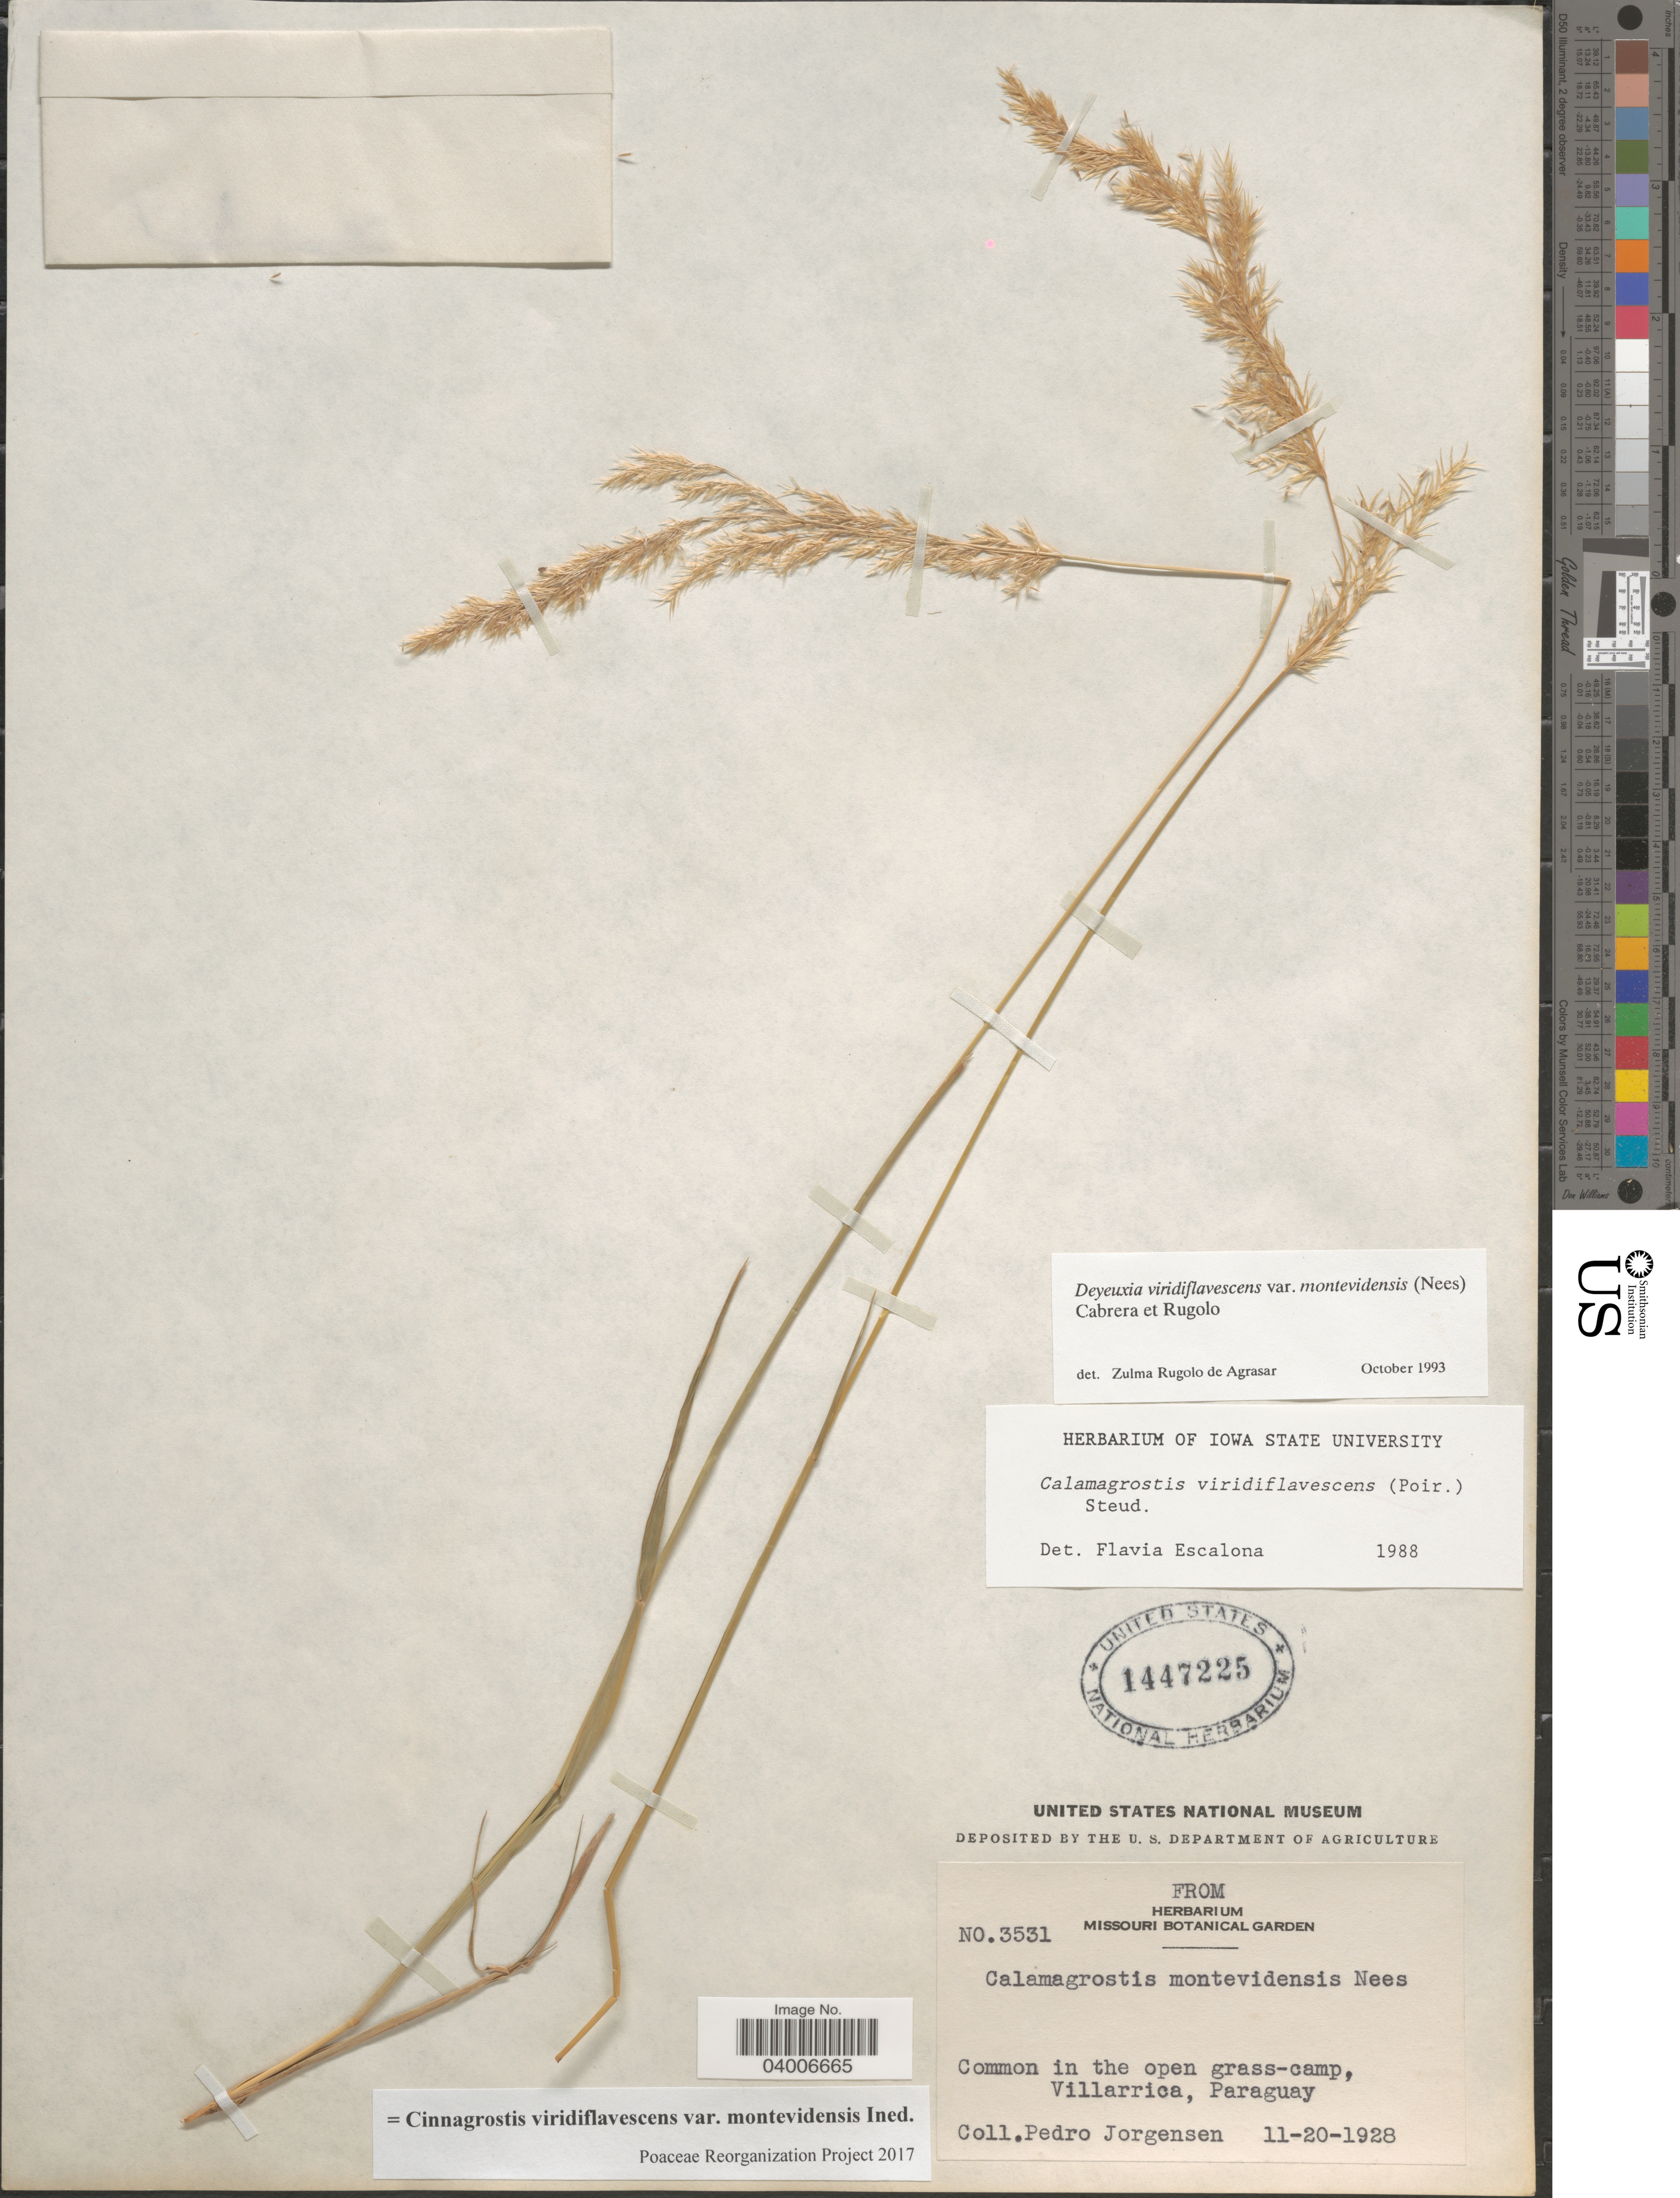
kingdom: Plantae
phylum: Tracheophyta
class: Liliopsida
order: Poales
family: Poaceae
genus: Cinnagrostis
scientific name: Cinnagrostis viridiflavescens var. montevidensis ined.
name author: (Nees) P.M. Peterson et al.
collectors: P. Jörgensen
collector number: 3531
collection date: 1928-11-20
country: Paraguay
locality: Villarrica.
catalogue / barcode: US 1447225